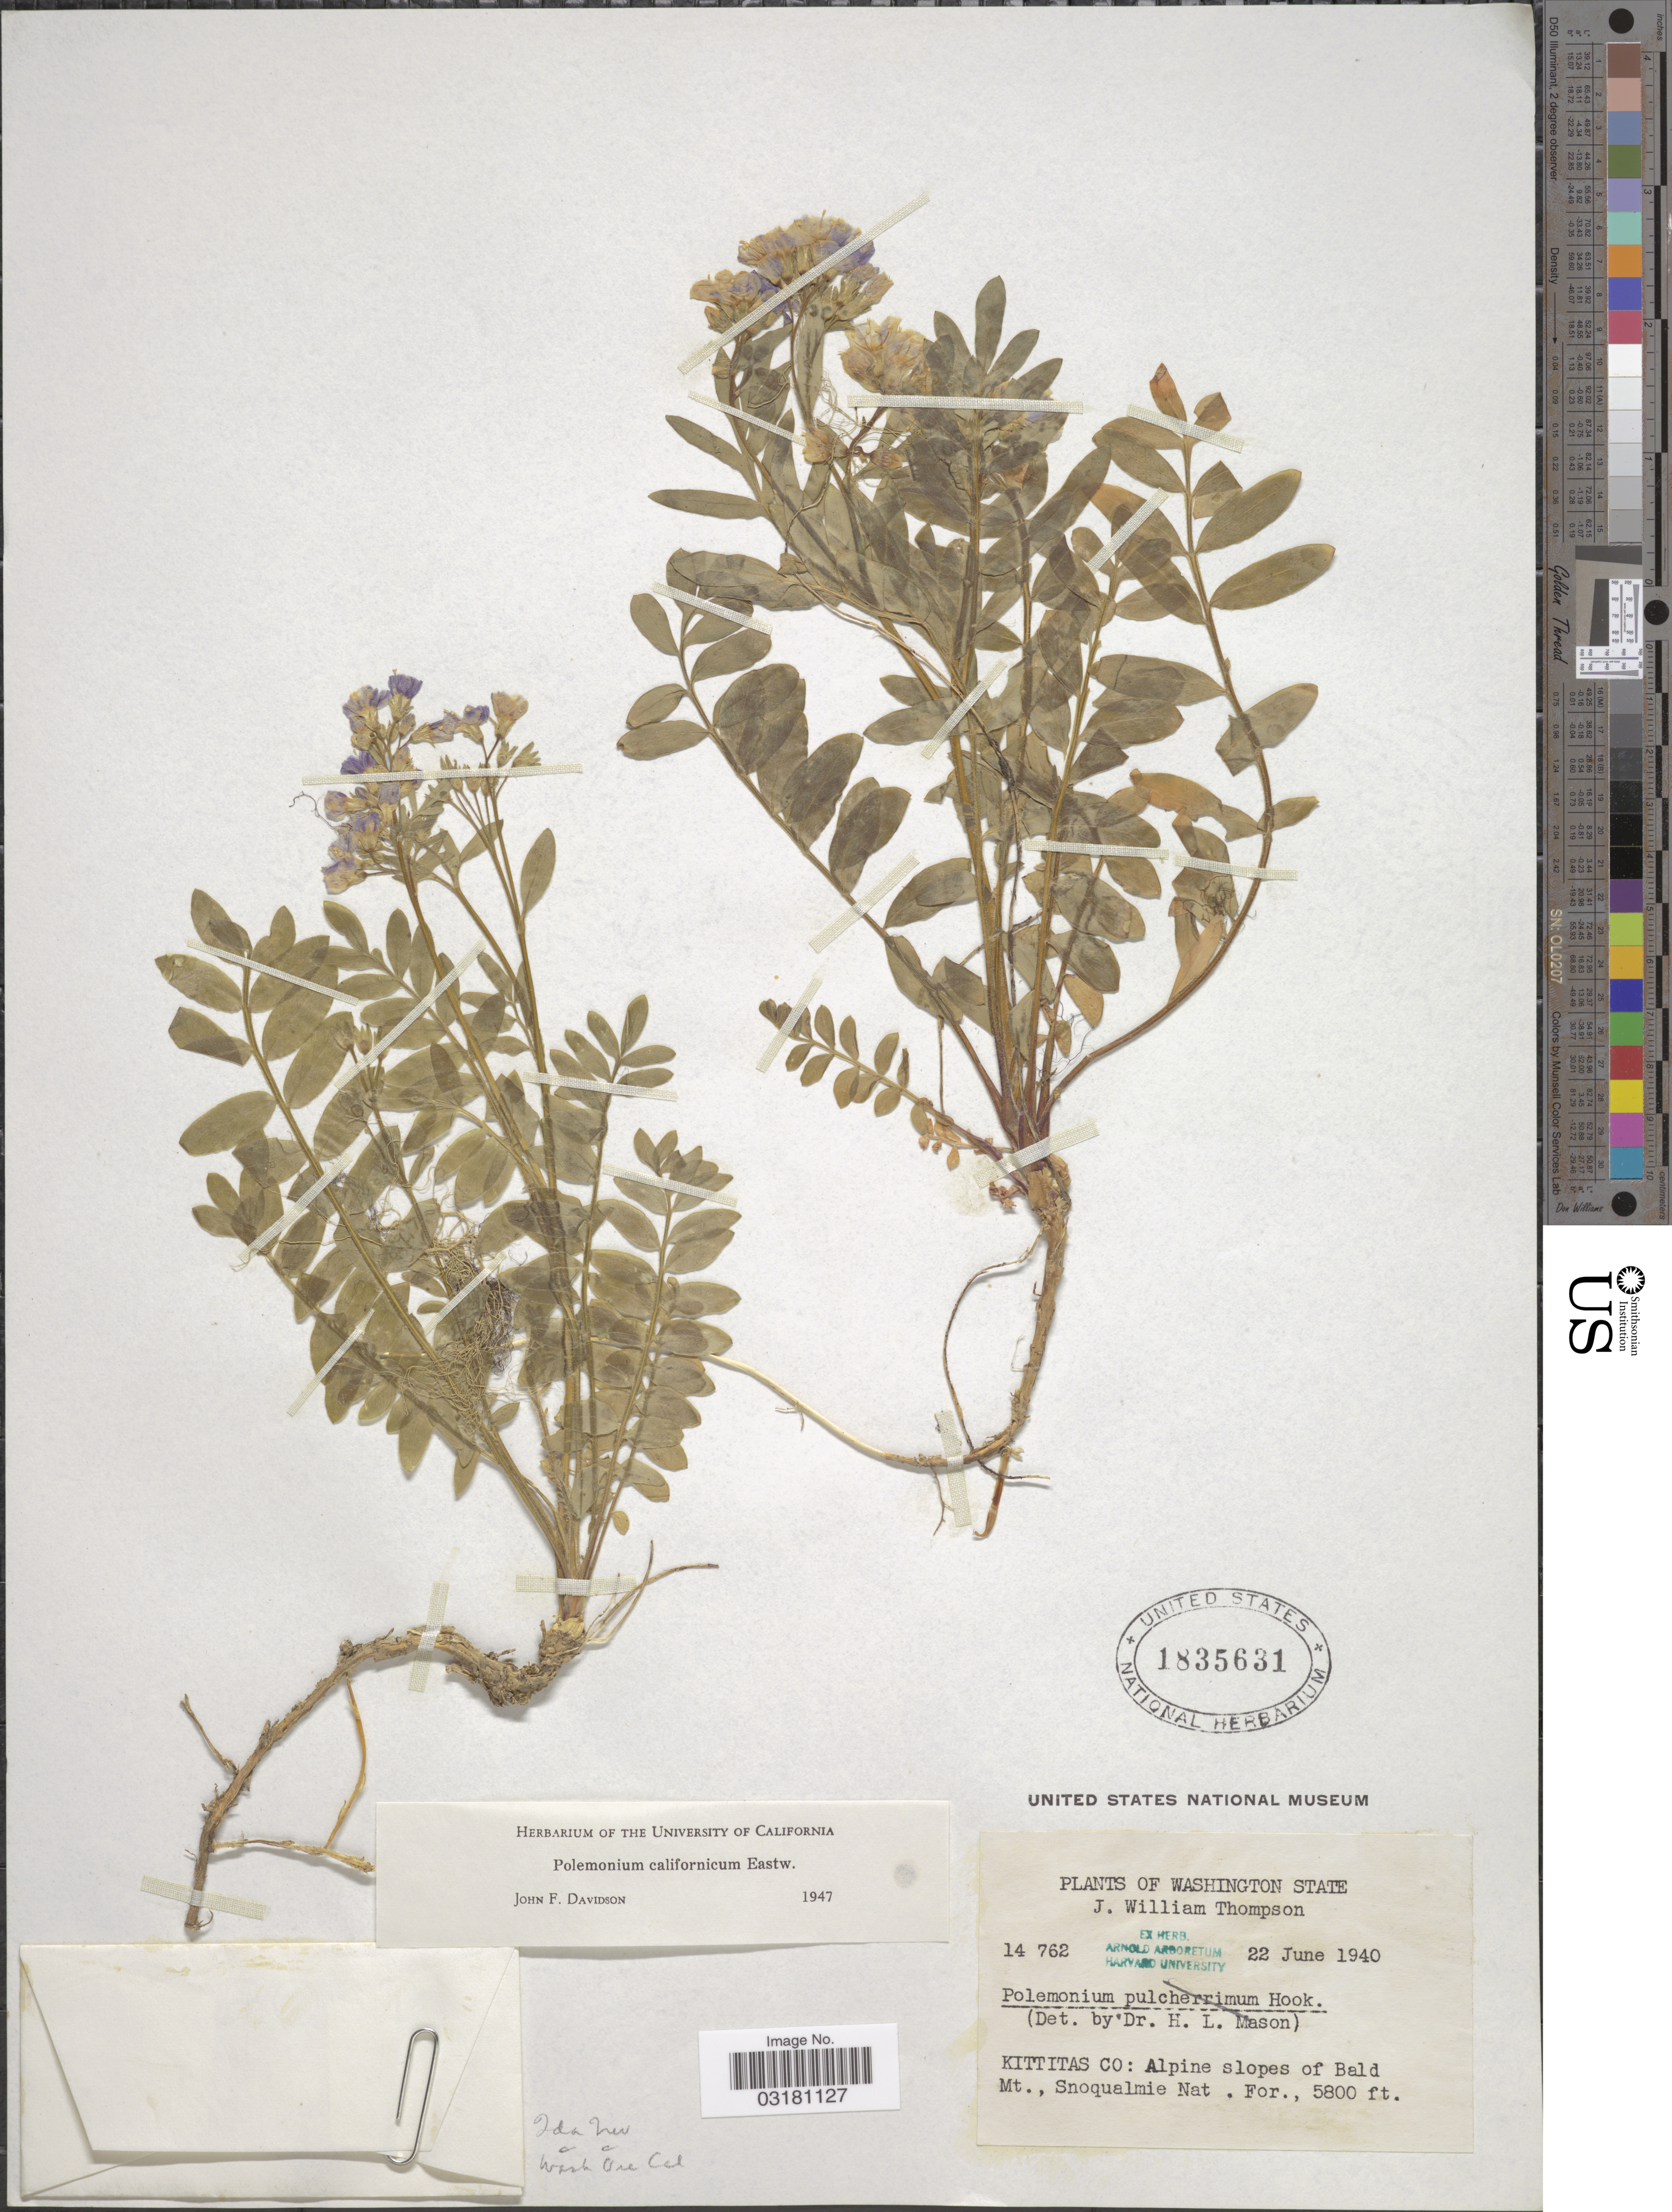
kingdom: Plantae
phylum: Tracheophyta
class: Magnoliopsida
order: Ericales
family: Polemoniaceae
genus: Polemonium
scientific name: Polemonium californicum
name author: Eastw.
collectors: J. W. Thompson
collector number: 14762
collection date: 1940-06-22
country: United States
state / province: Washington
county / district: Kittitas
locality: Kittitas Co: Alpine slopes of Bald Mt., Snoqualmie Nat. For.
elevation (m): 1768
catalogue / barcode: US 1835631